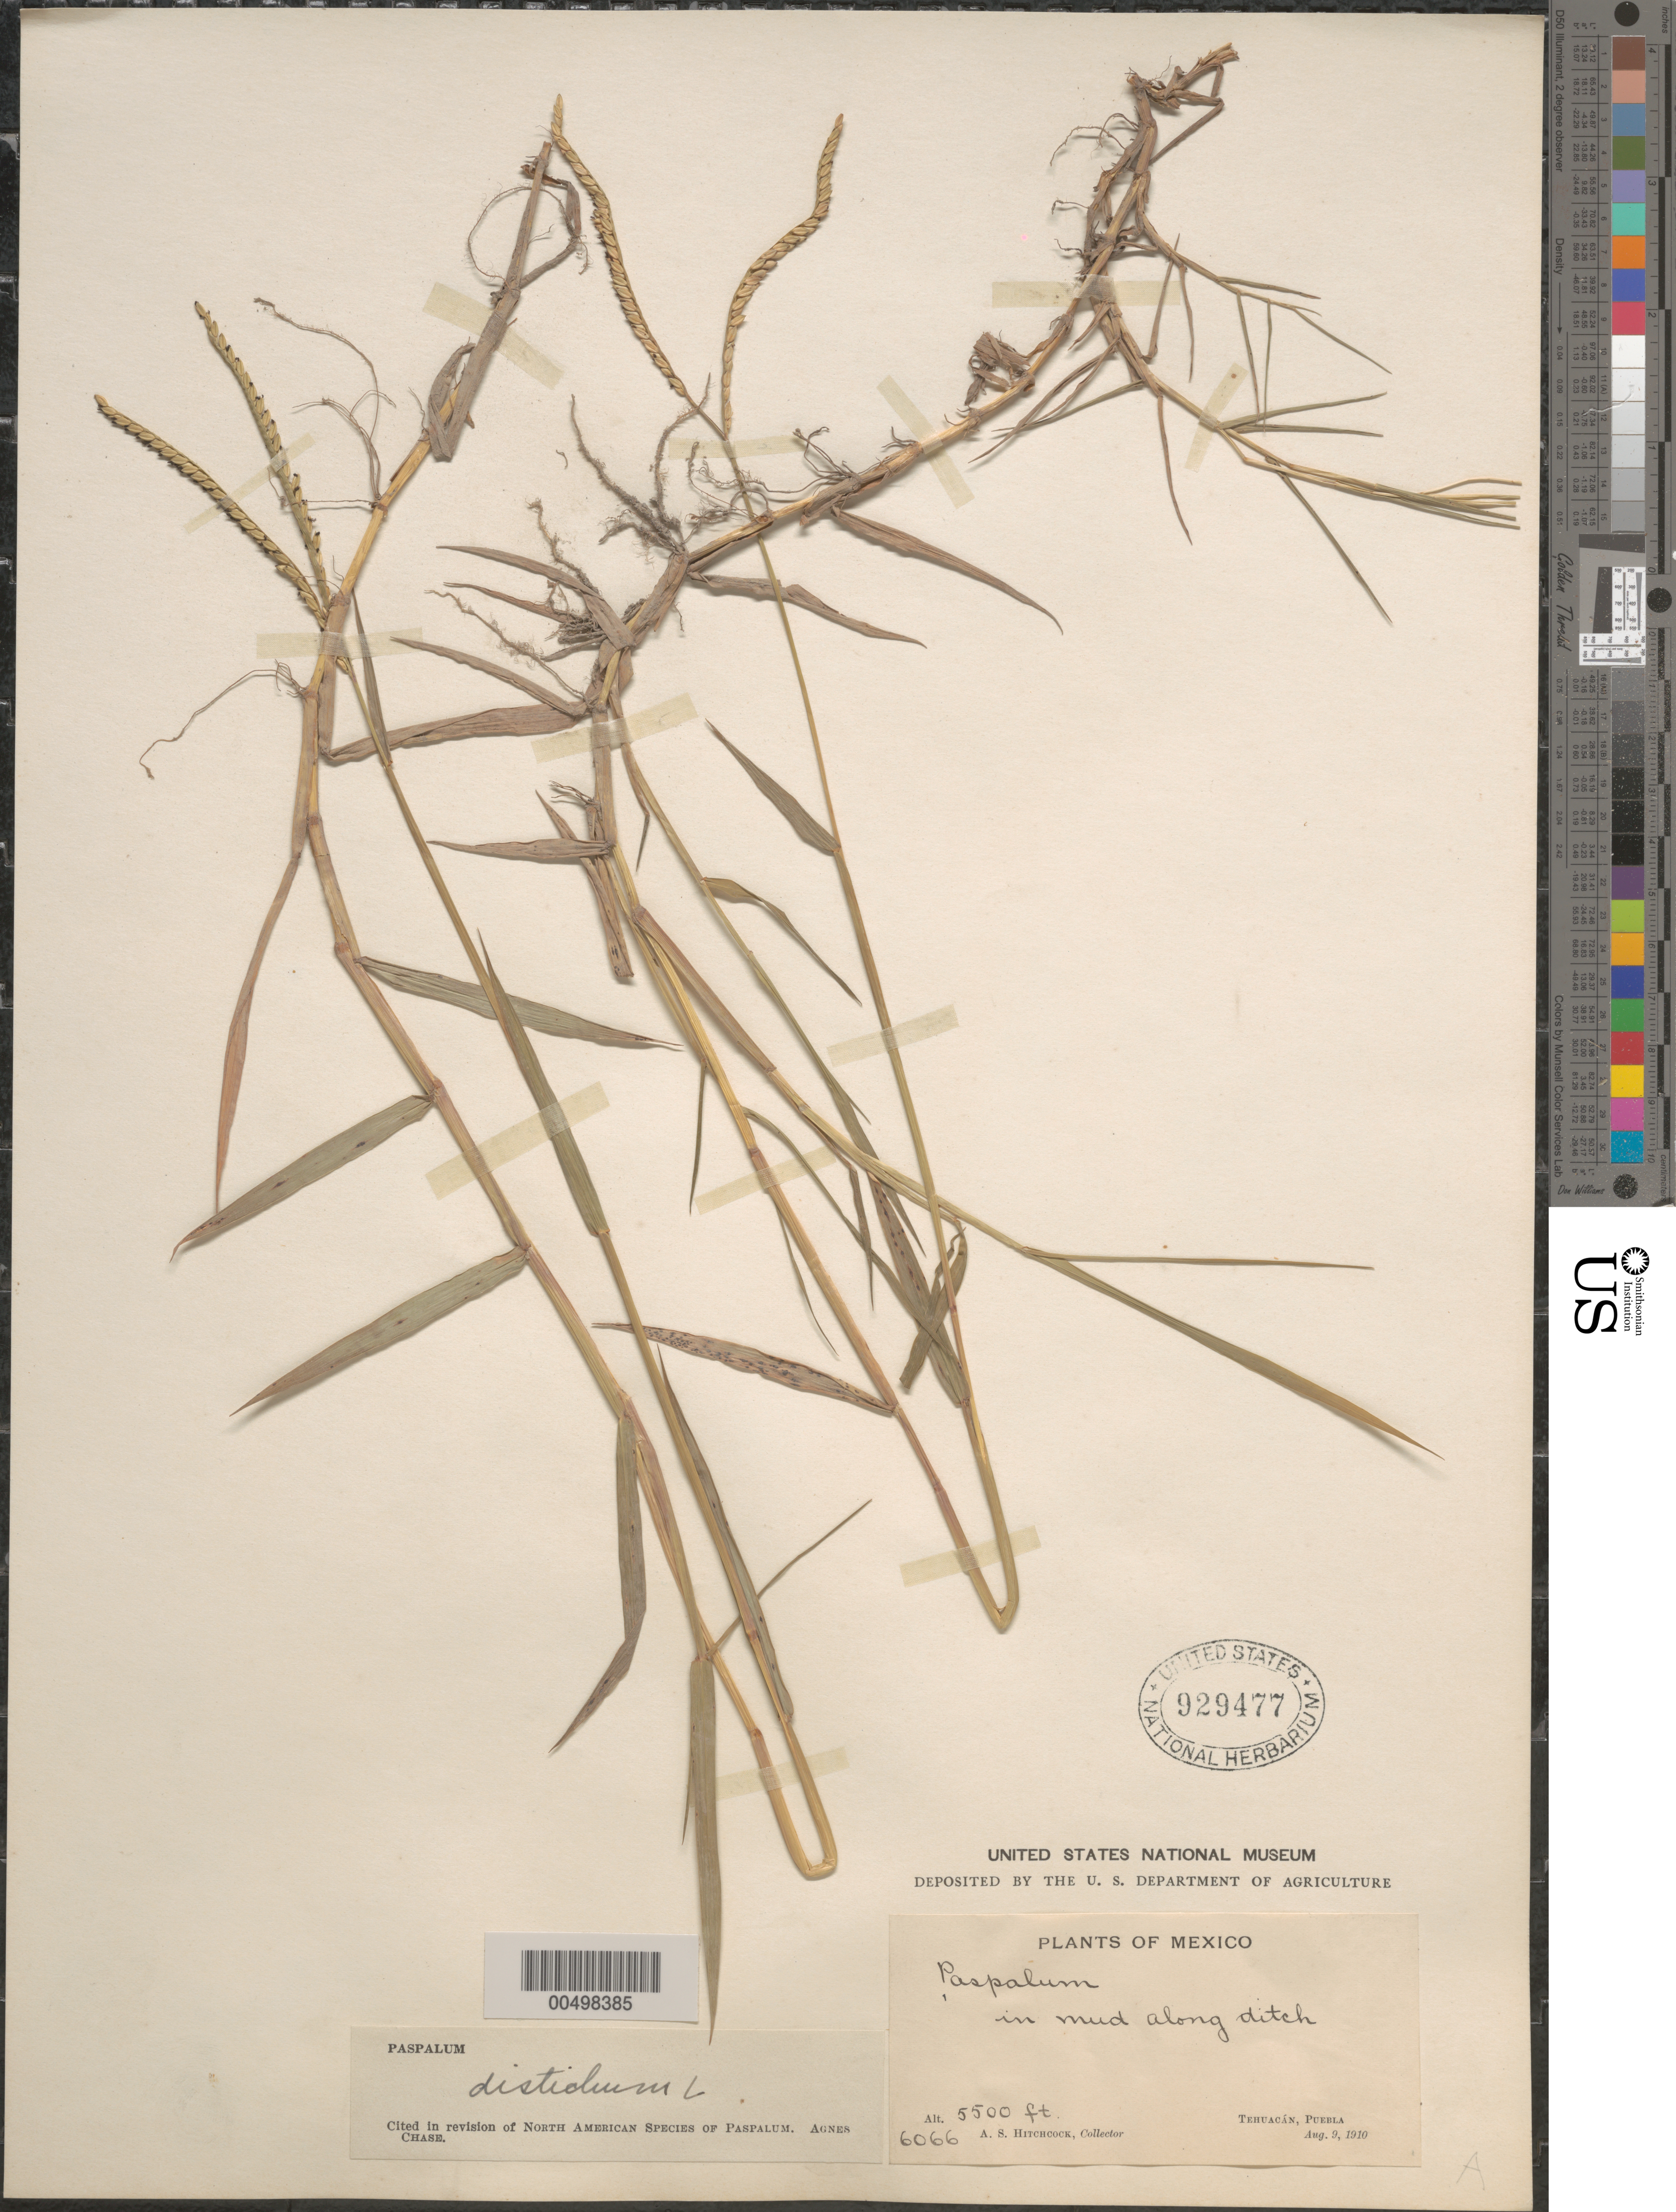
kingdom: Plantae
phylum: Tracheophyta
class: Liliopsida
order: Poales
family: Poaceae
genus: Paspalum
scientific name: Paspalum paspaloides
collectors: A. S. Hitchcock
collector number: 6066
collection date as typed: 9 Aug 1910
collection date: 1910-08-09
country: Mexico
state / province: Puebla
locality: Tehuac n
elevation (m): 1676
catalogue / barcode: US 929477